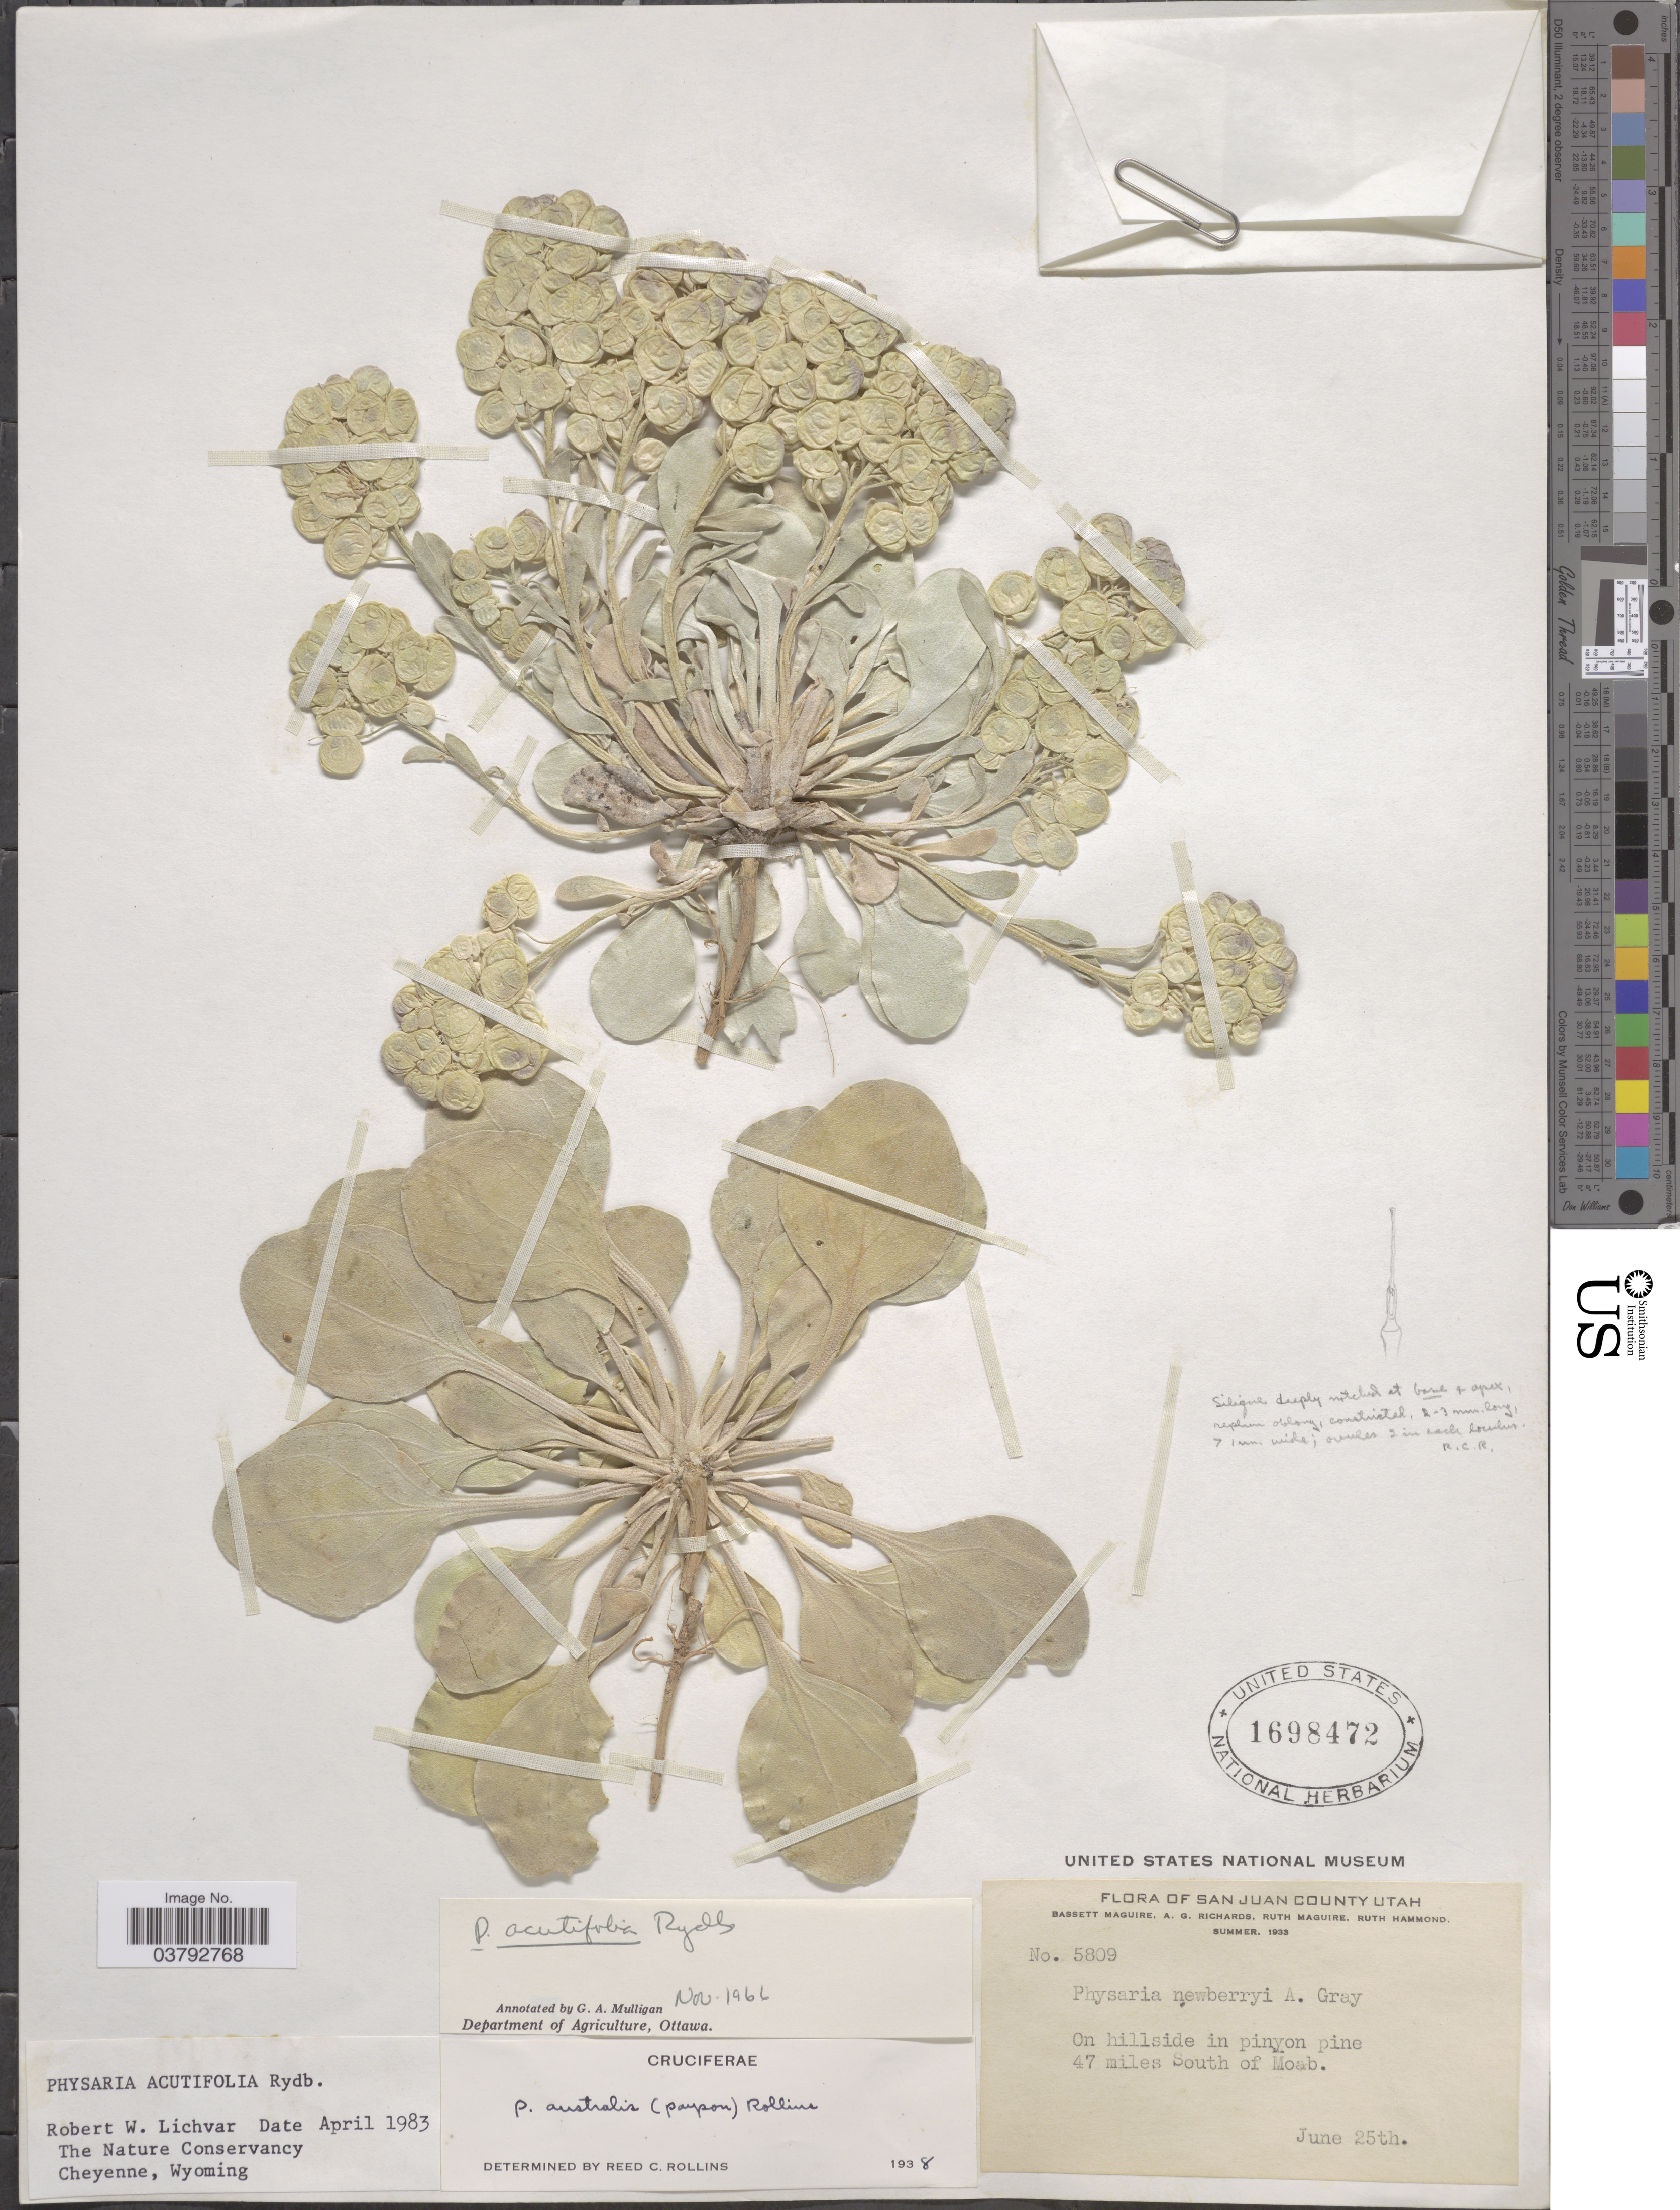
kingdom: Plantae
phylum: Tracheophyta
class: Magnoliopsida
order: Brassicales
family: Brassicaceae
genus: Physaria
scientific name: Physaria acutifolia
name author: Rydb.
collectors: B. Maguire, A. Richards, R. R. Maguire & R. Hammond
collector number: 5809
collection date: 1933-06-25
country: United States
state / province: Utah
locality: San Juan County. On hillside in pinyon pine 47 miles South of Moab.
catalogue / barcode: US 1698472